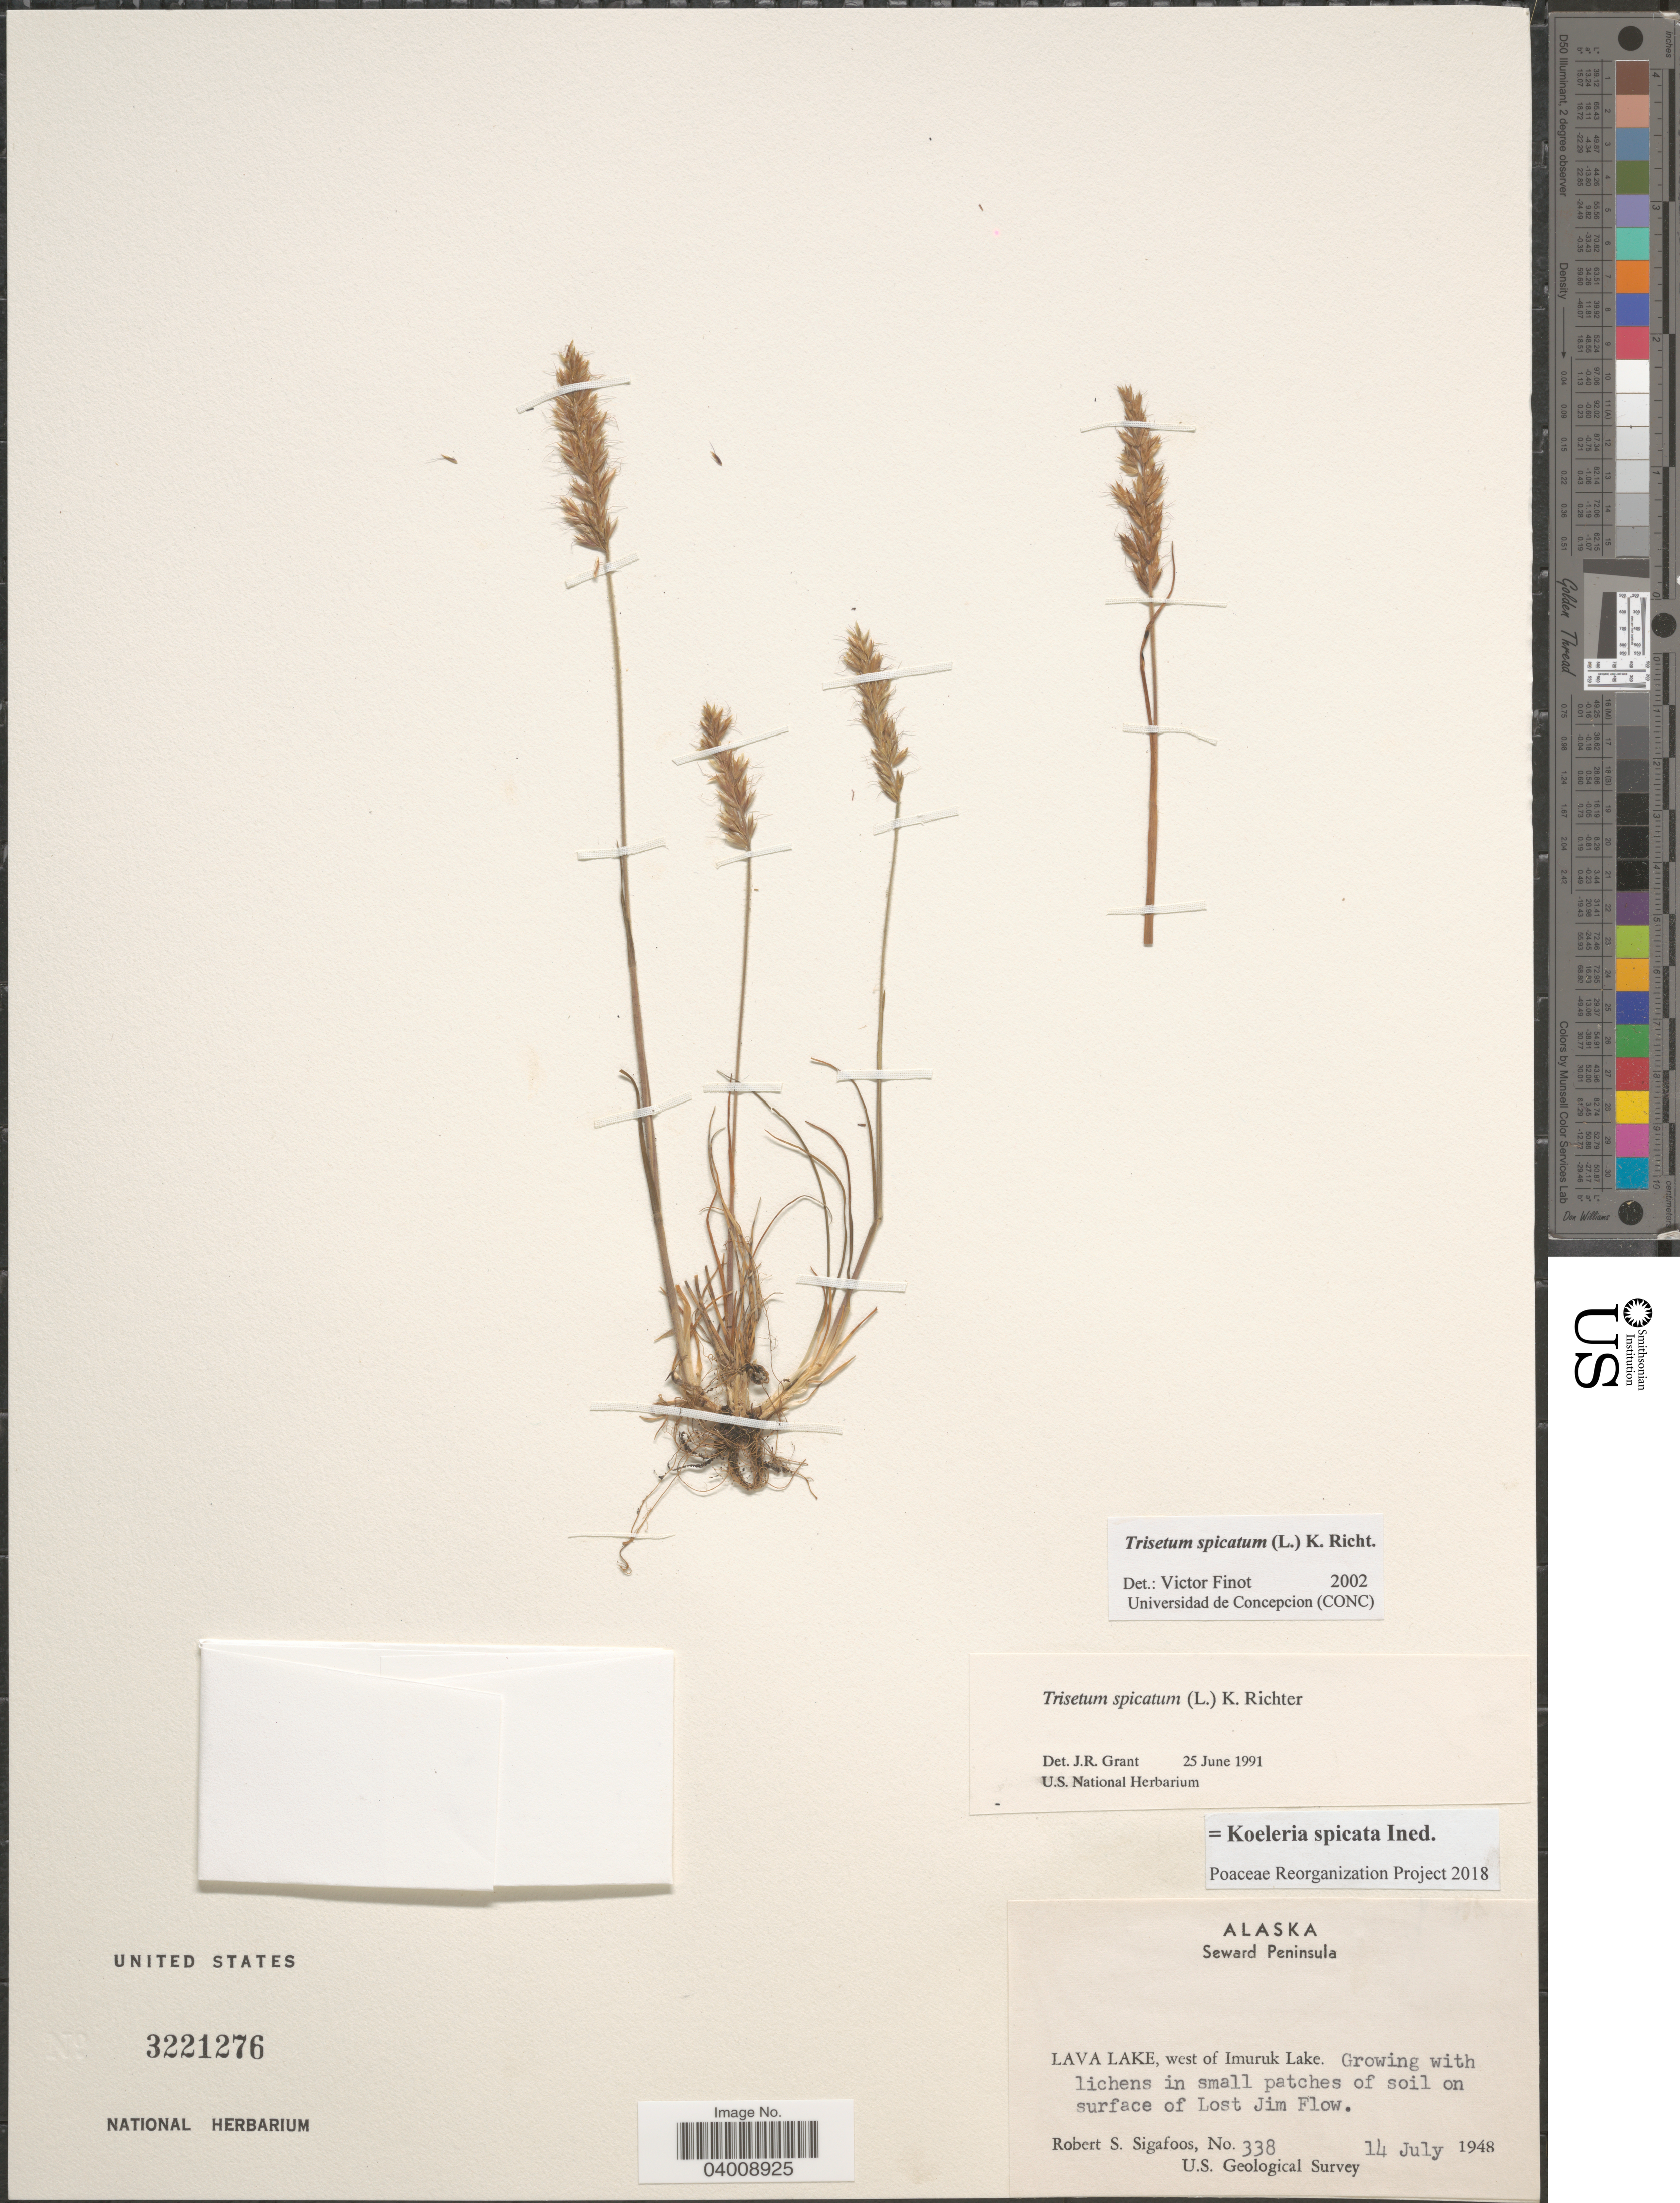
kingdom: Plantae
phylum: Tracheophyta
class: Liliopsida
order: Poales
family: Poaceae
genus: Koeleria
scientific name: Koeleria spicata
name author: (L.) Barberá et al.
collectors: R. Sigafoos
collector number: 338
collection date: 1948-07-14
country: United States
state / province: Alaska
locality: Seward Peninsula. Lava Lake, west of Imuruk Lake. growing with lichens in small patches of soil on surface of Lost Jim Flow.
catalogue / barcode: US 3221276